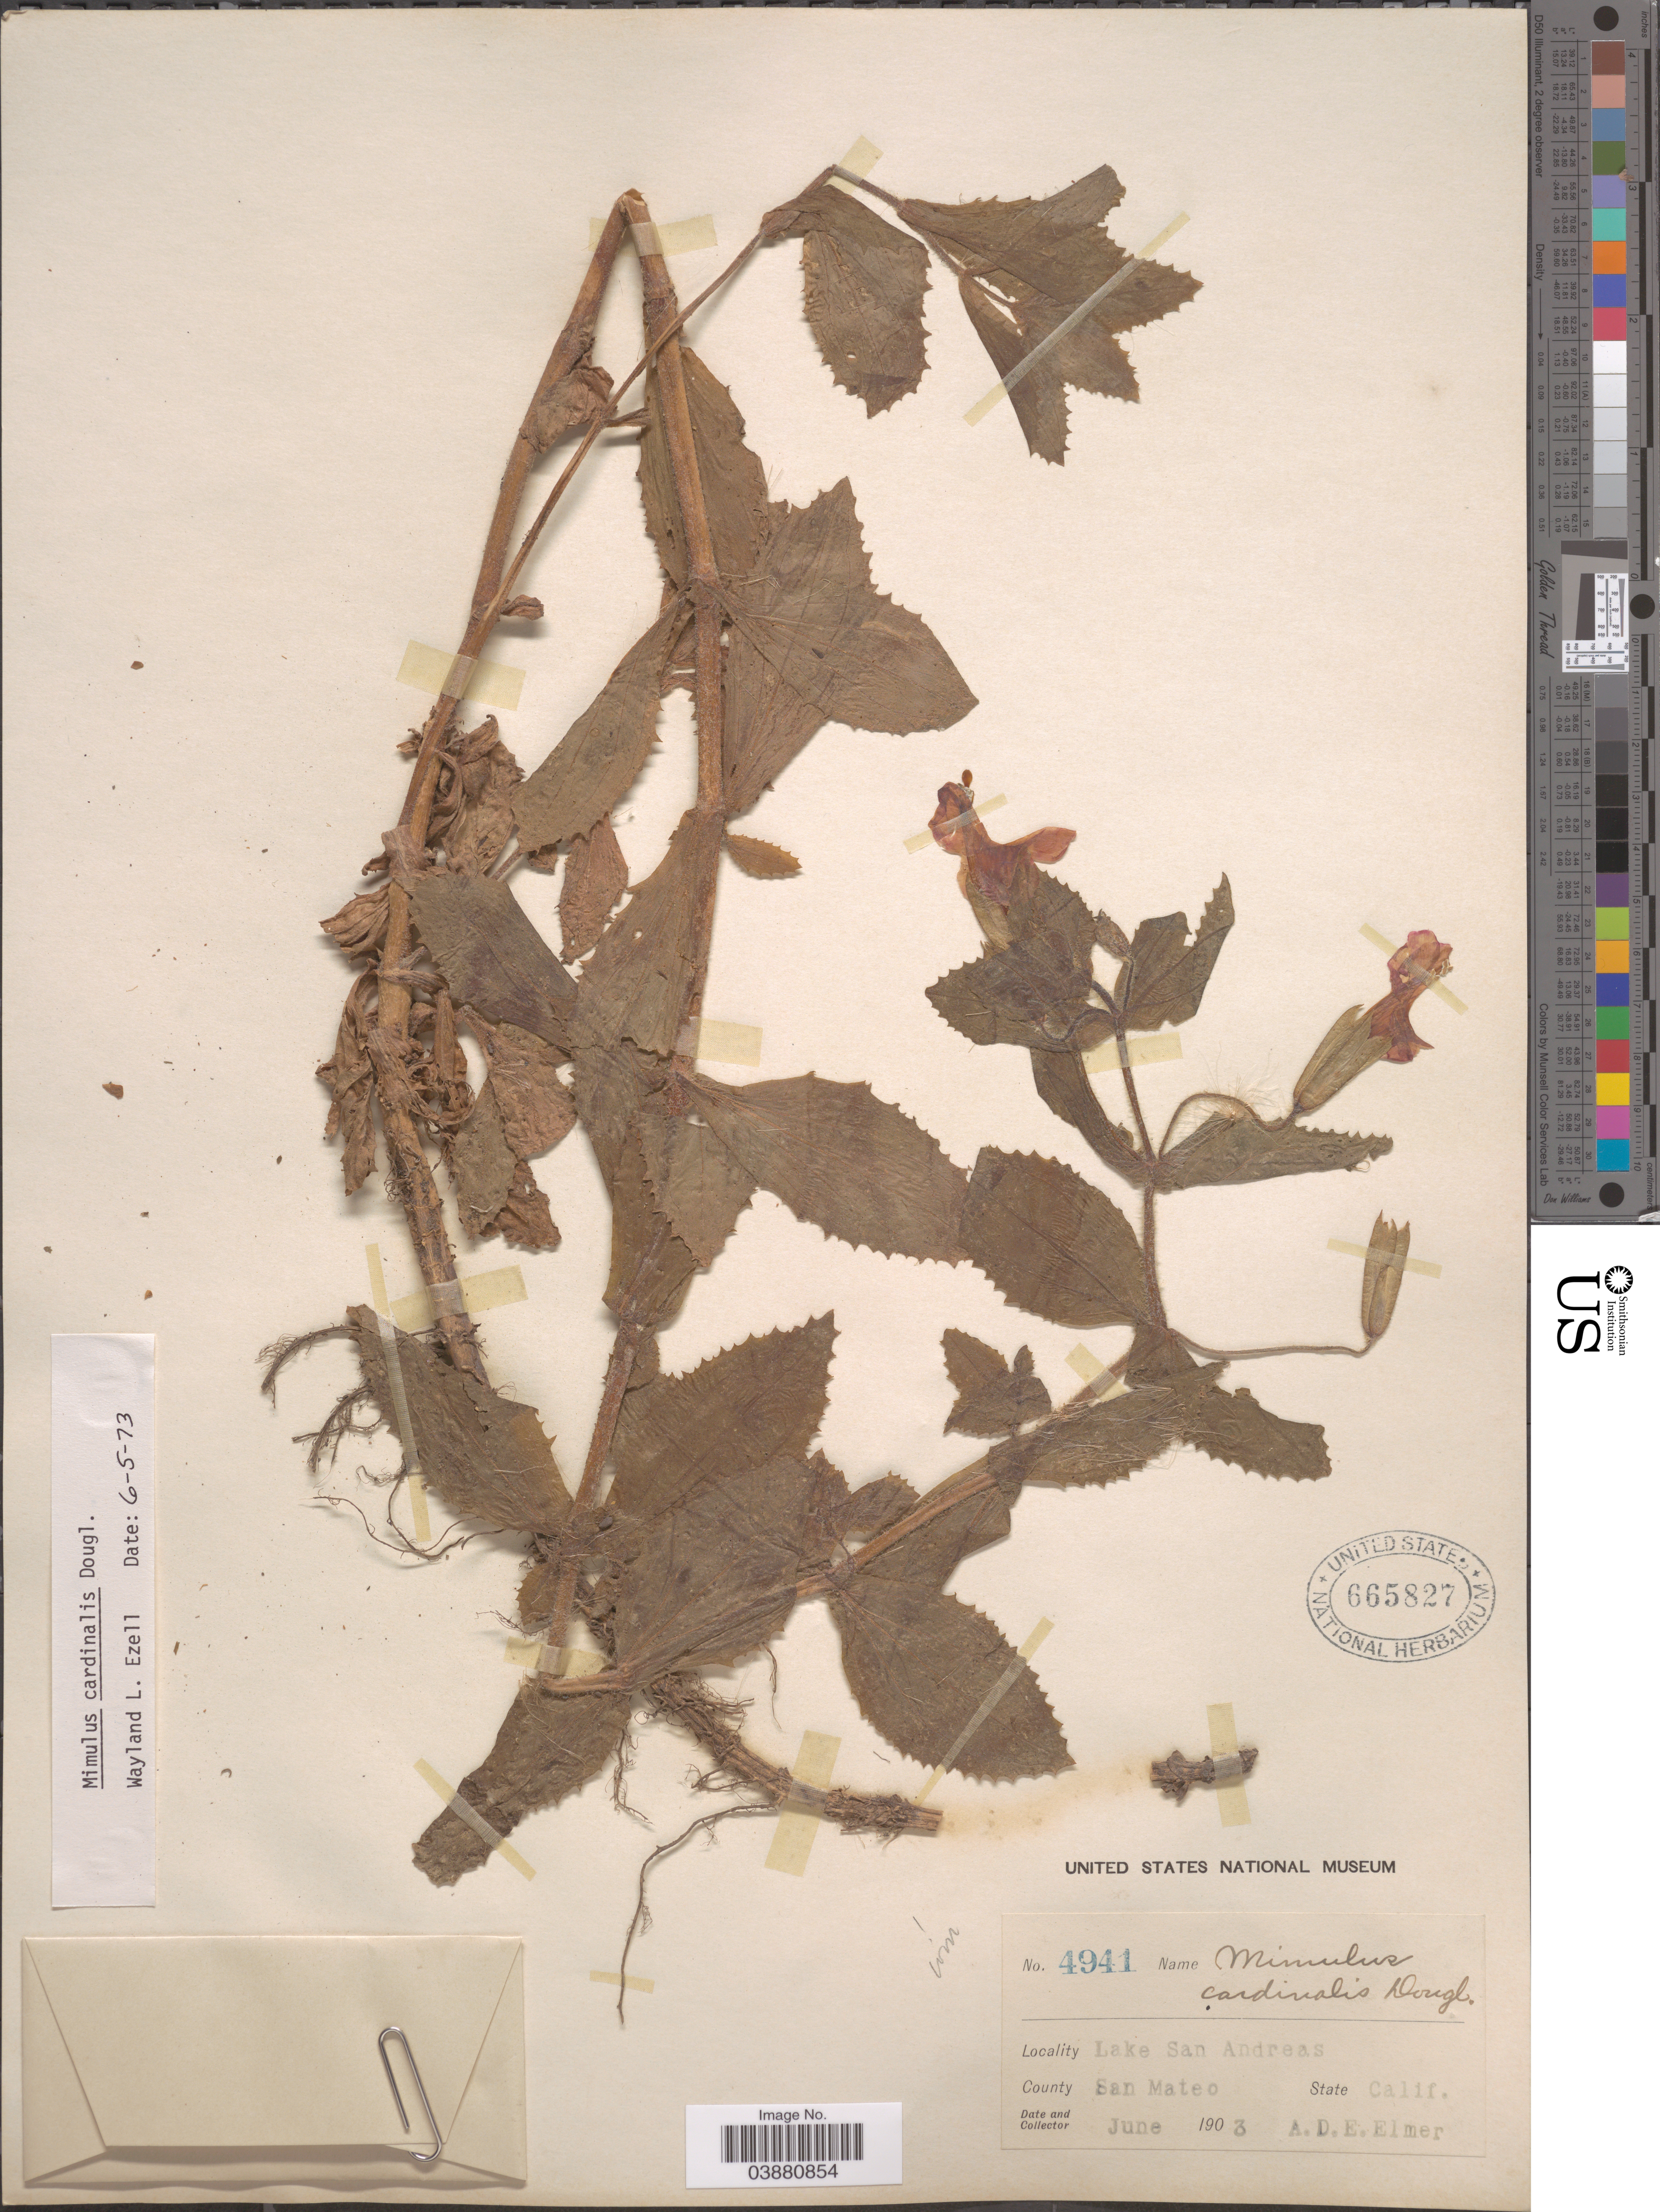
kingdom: Plantae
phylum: Tracheophyta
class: Magnoliopsida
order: Lamiales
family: Phrymaceae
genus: Mimulus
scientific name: Mimulus cardinalis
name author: Douglas ex Benth.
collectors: A. D. E. Elmer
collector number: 4941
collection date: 1903-06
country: United States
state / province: California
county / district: San Mateo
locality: Lake San Andreas. County San Mateo.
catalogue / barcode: US 665827